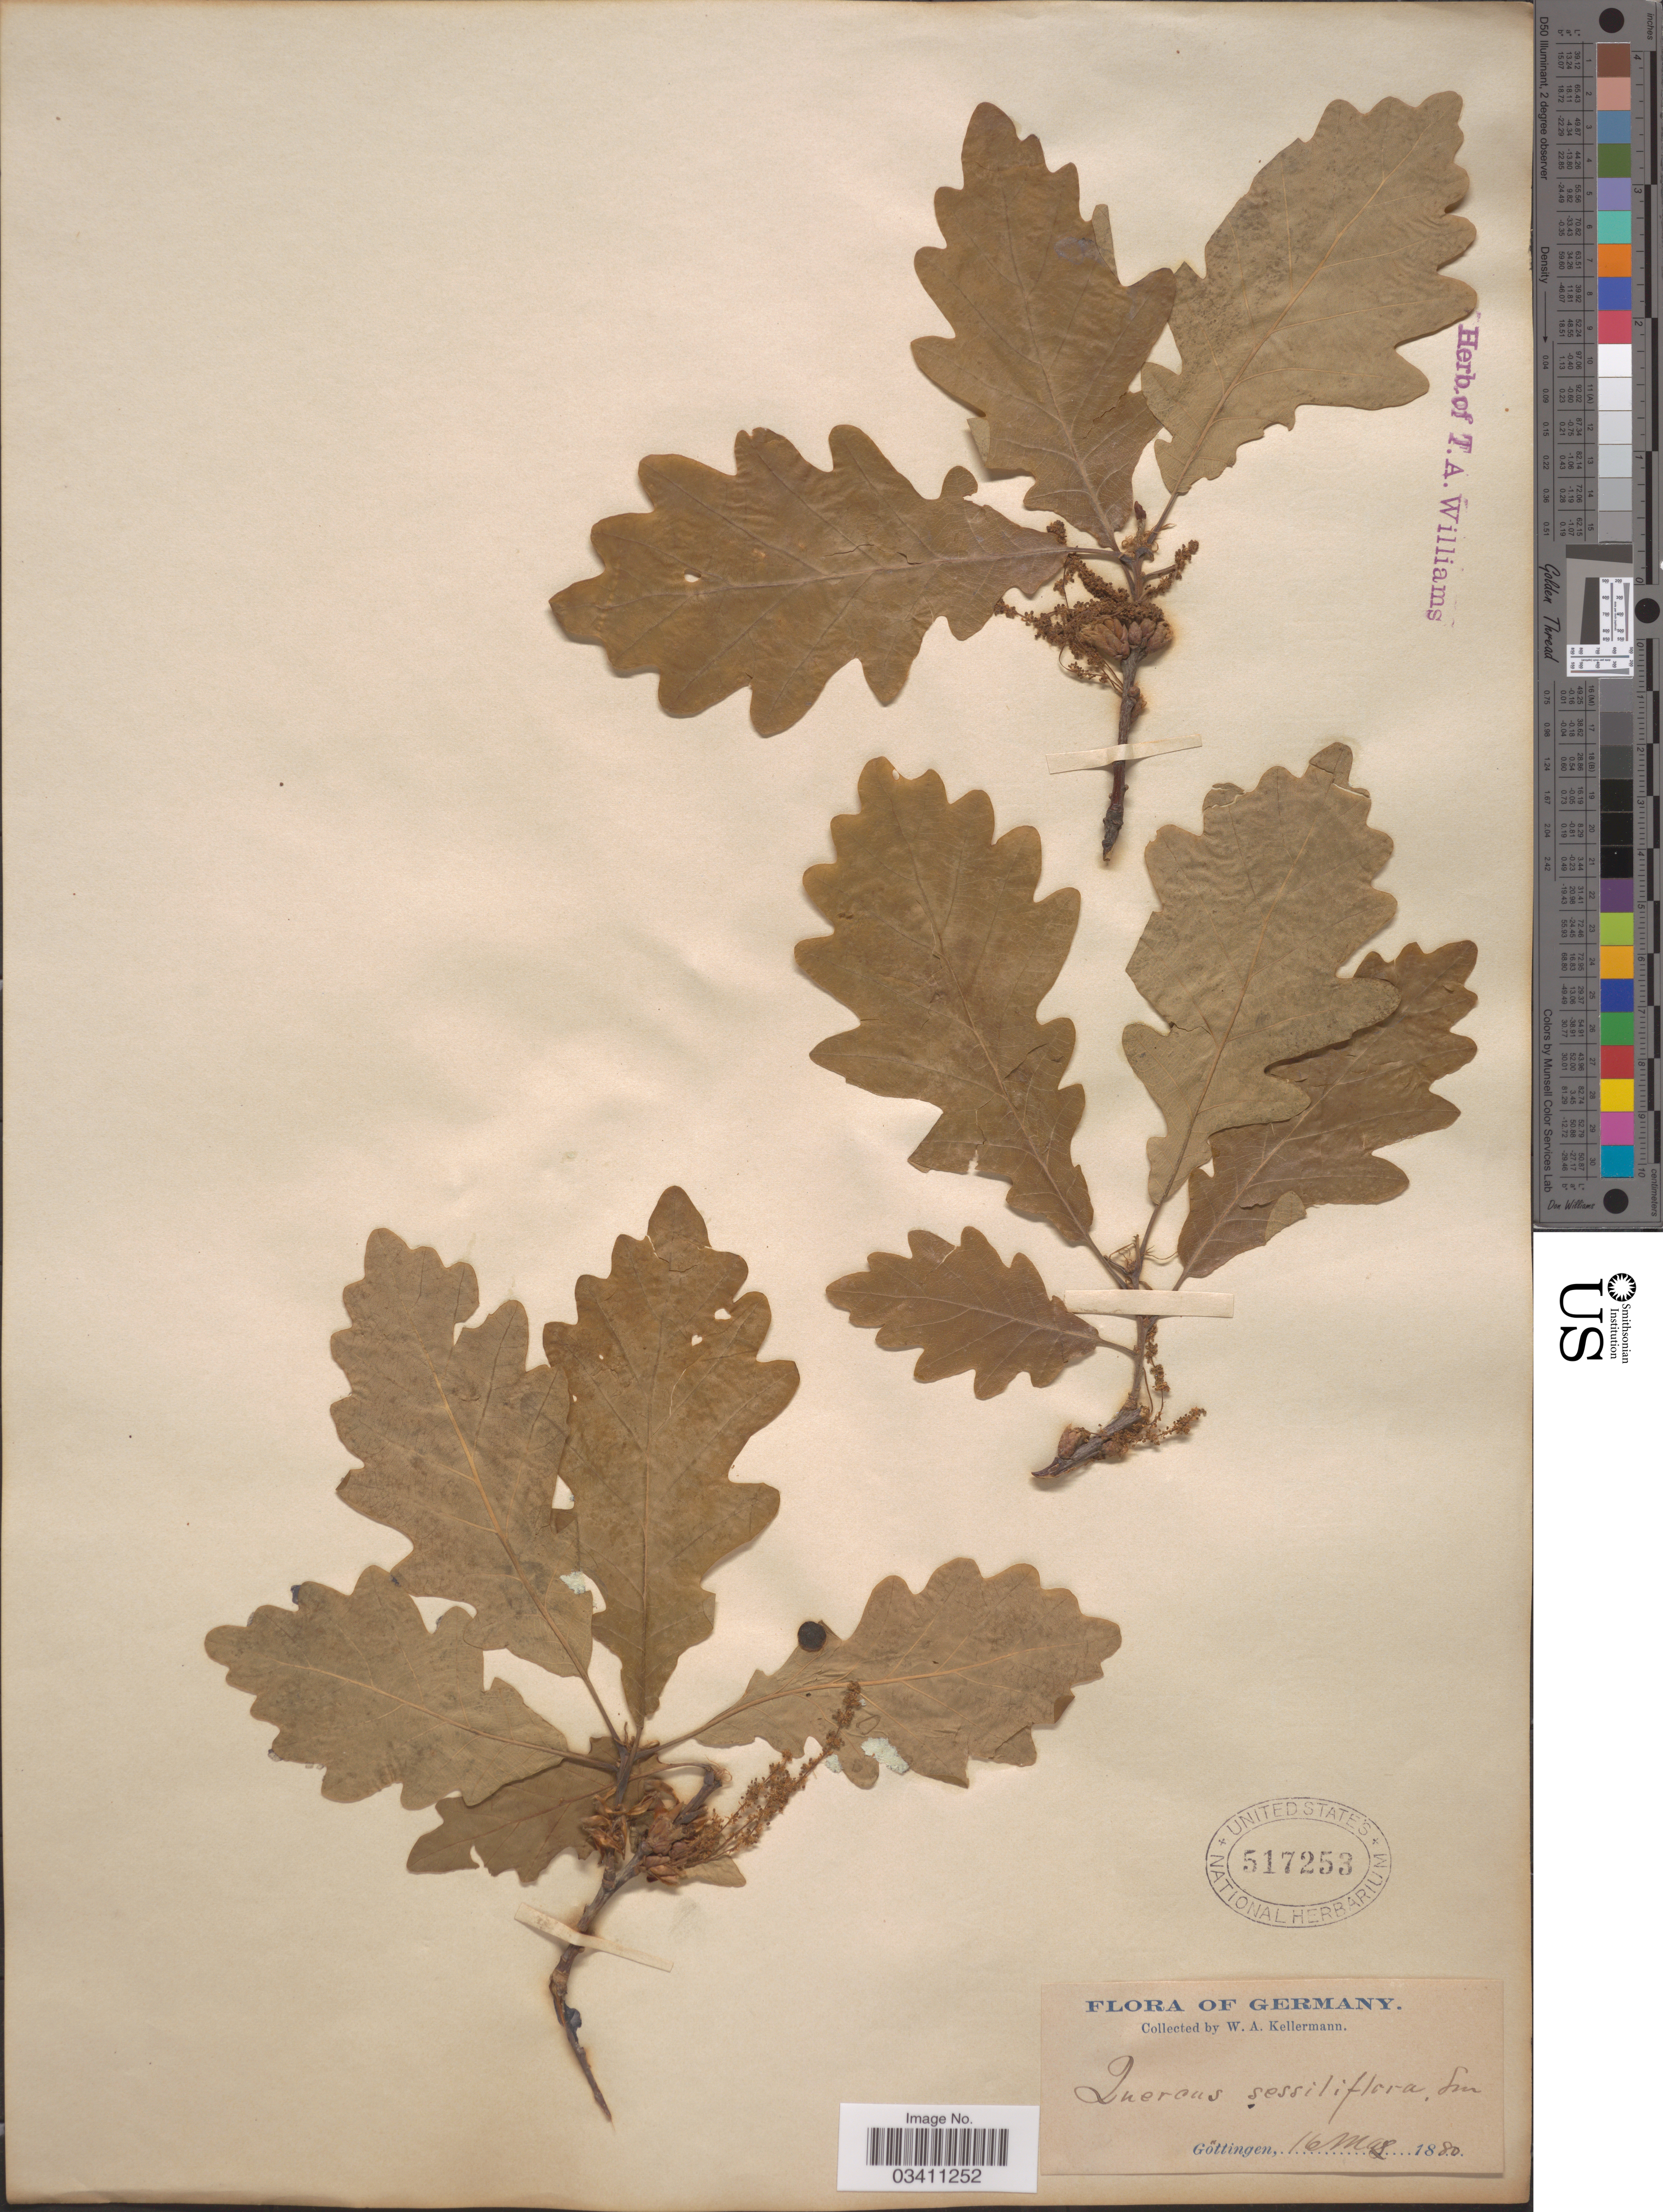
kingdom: Plantae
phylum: Tracheophyta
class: Magnoliopsida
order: Fagales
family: Fagaceae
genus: Quercus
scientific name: Quercus sessiliflora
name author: Salisb.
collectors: W. Kellerman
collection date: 1880-03-16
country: Germany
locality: Göttingen.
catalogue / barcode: US 517253